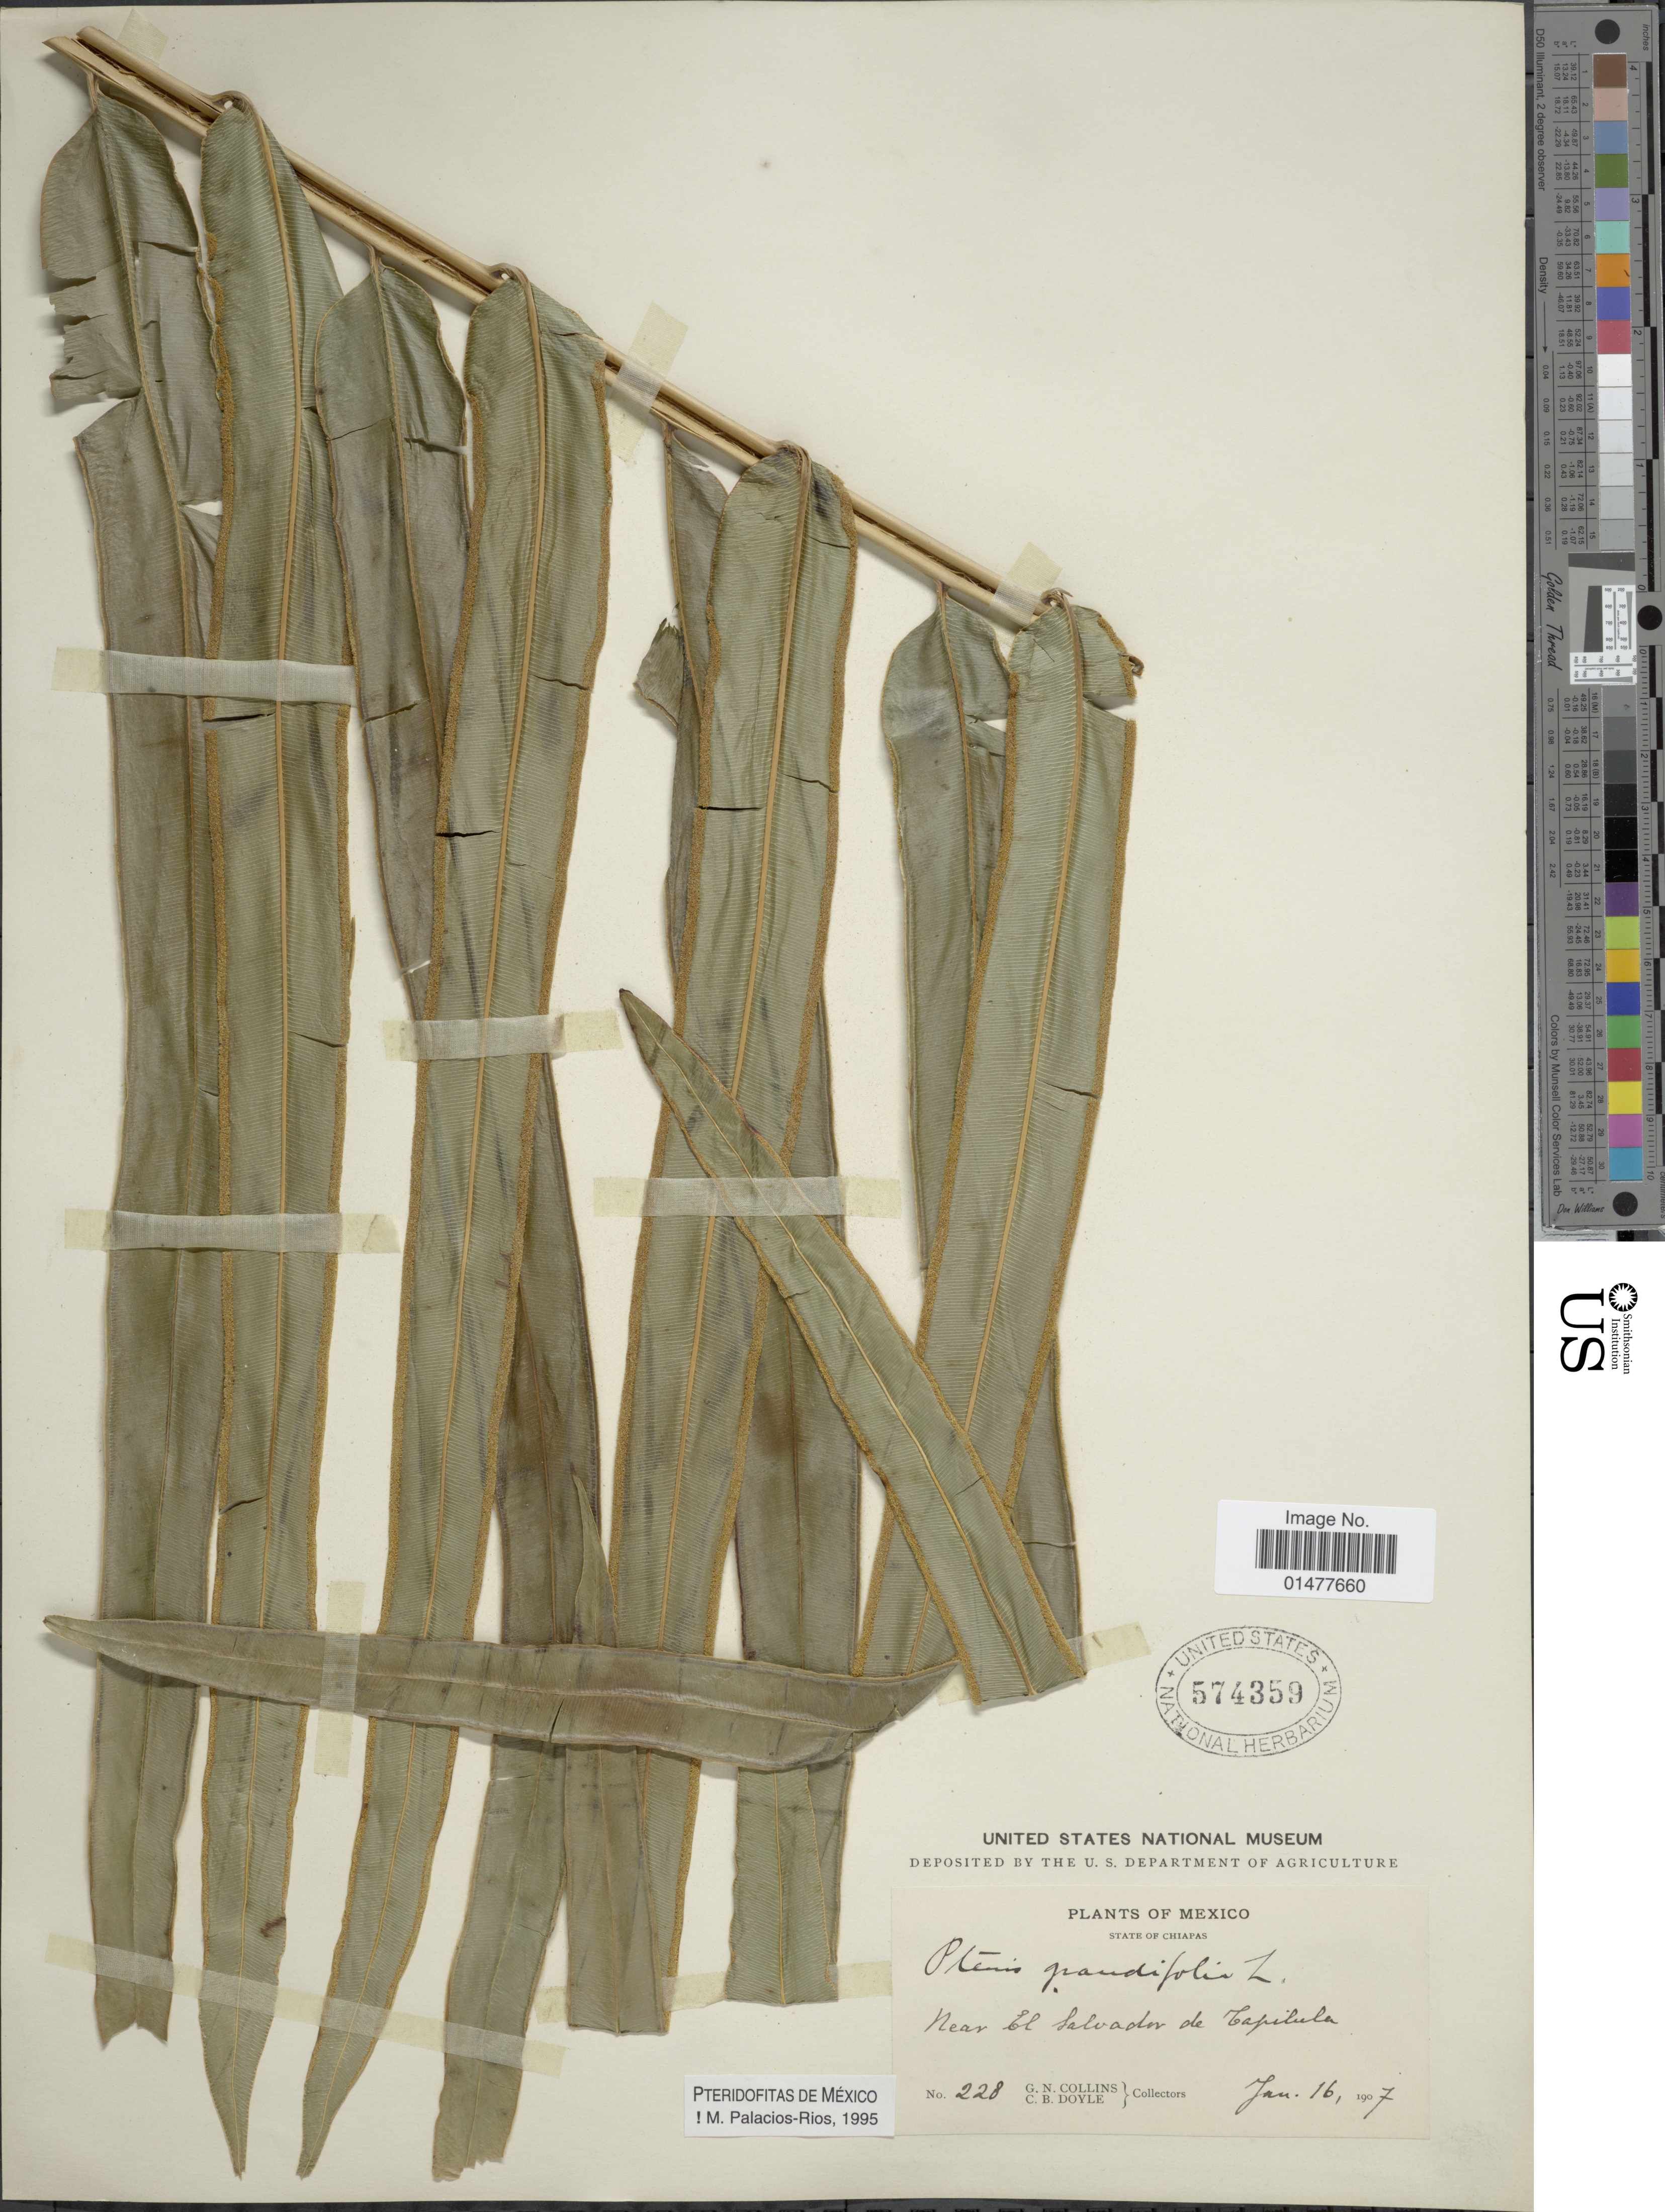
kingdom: Plantae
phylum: Tracheophyta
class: Polypodiopsida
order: Polypodiales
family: Pteridaceae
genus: Pteris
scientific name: Pteris grandifolia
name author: L.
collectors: G. Collins & C. Doyle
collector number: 228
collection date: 1907-01-16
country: Mexico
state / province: Chiapas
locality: Near El Salvador de Tapilula.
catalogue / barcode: US 574359